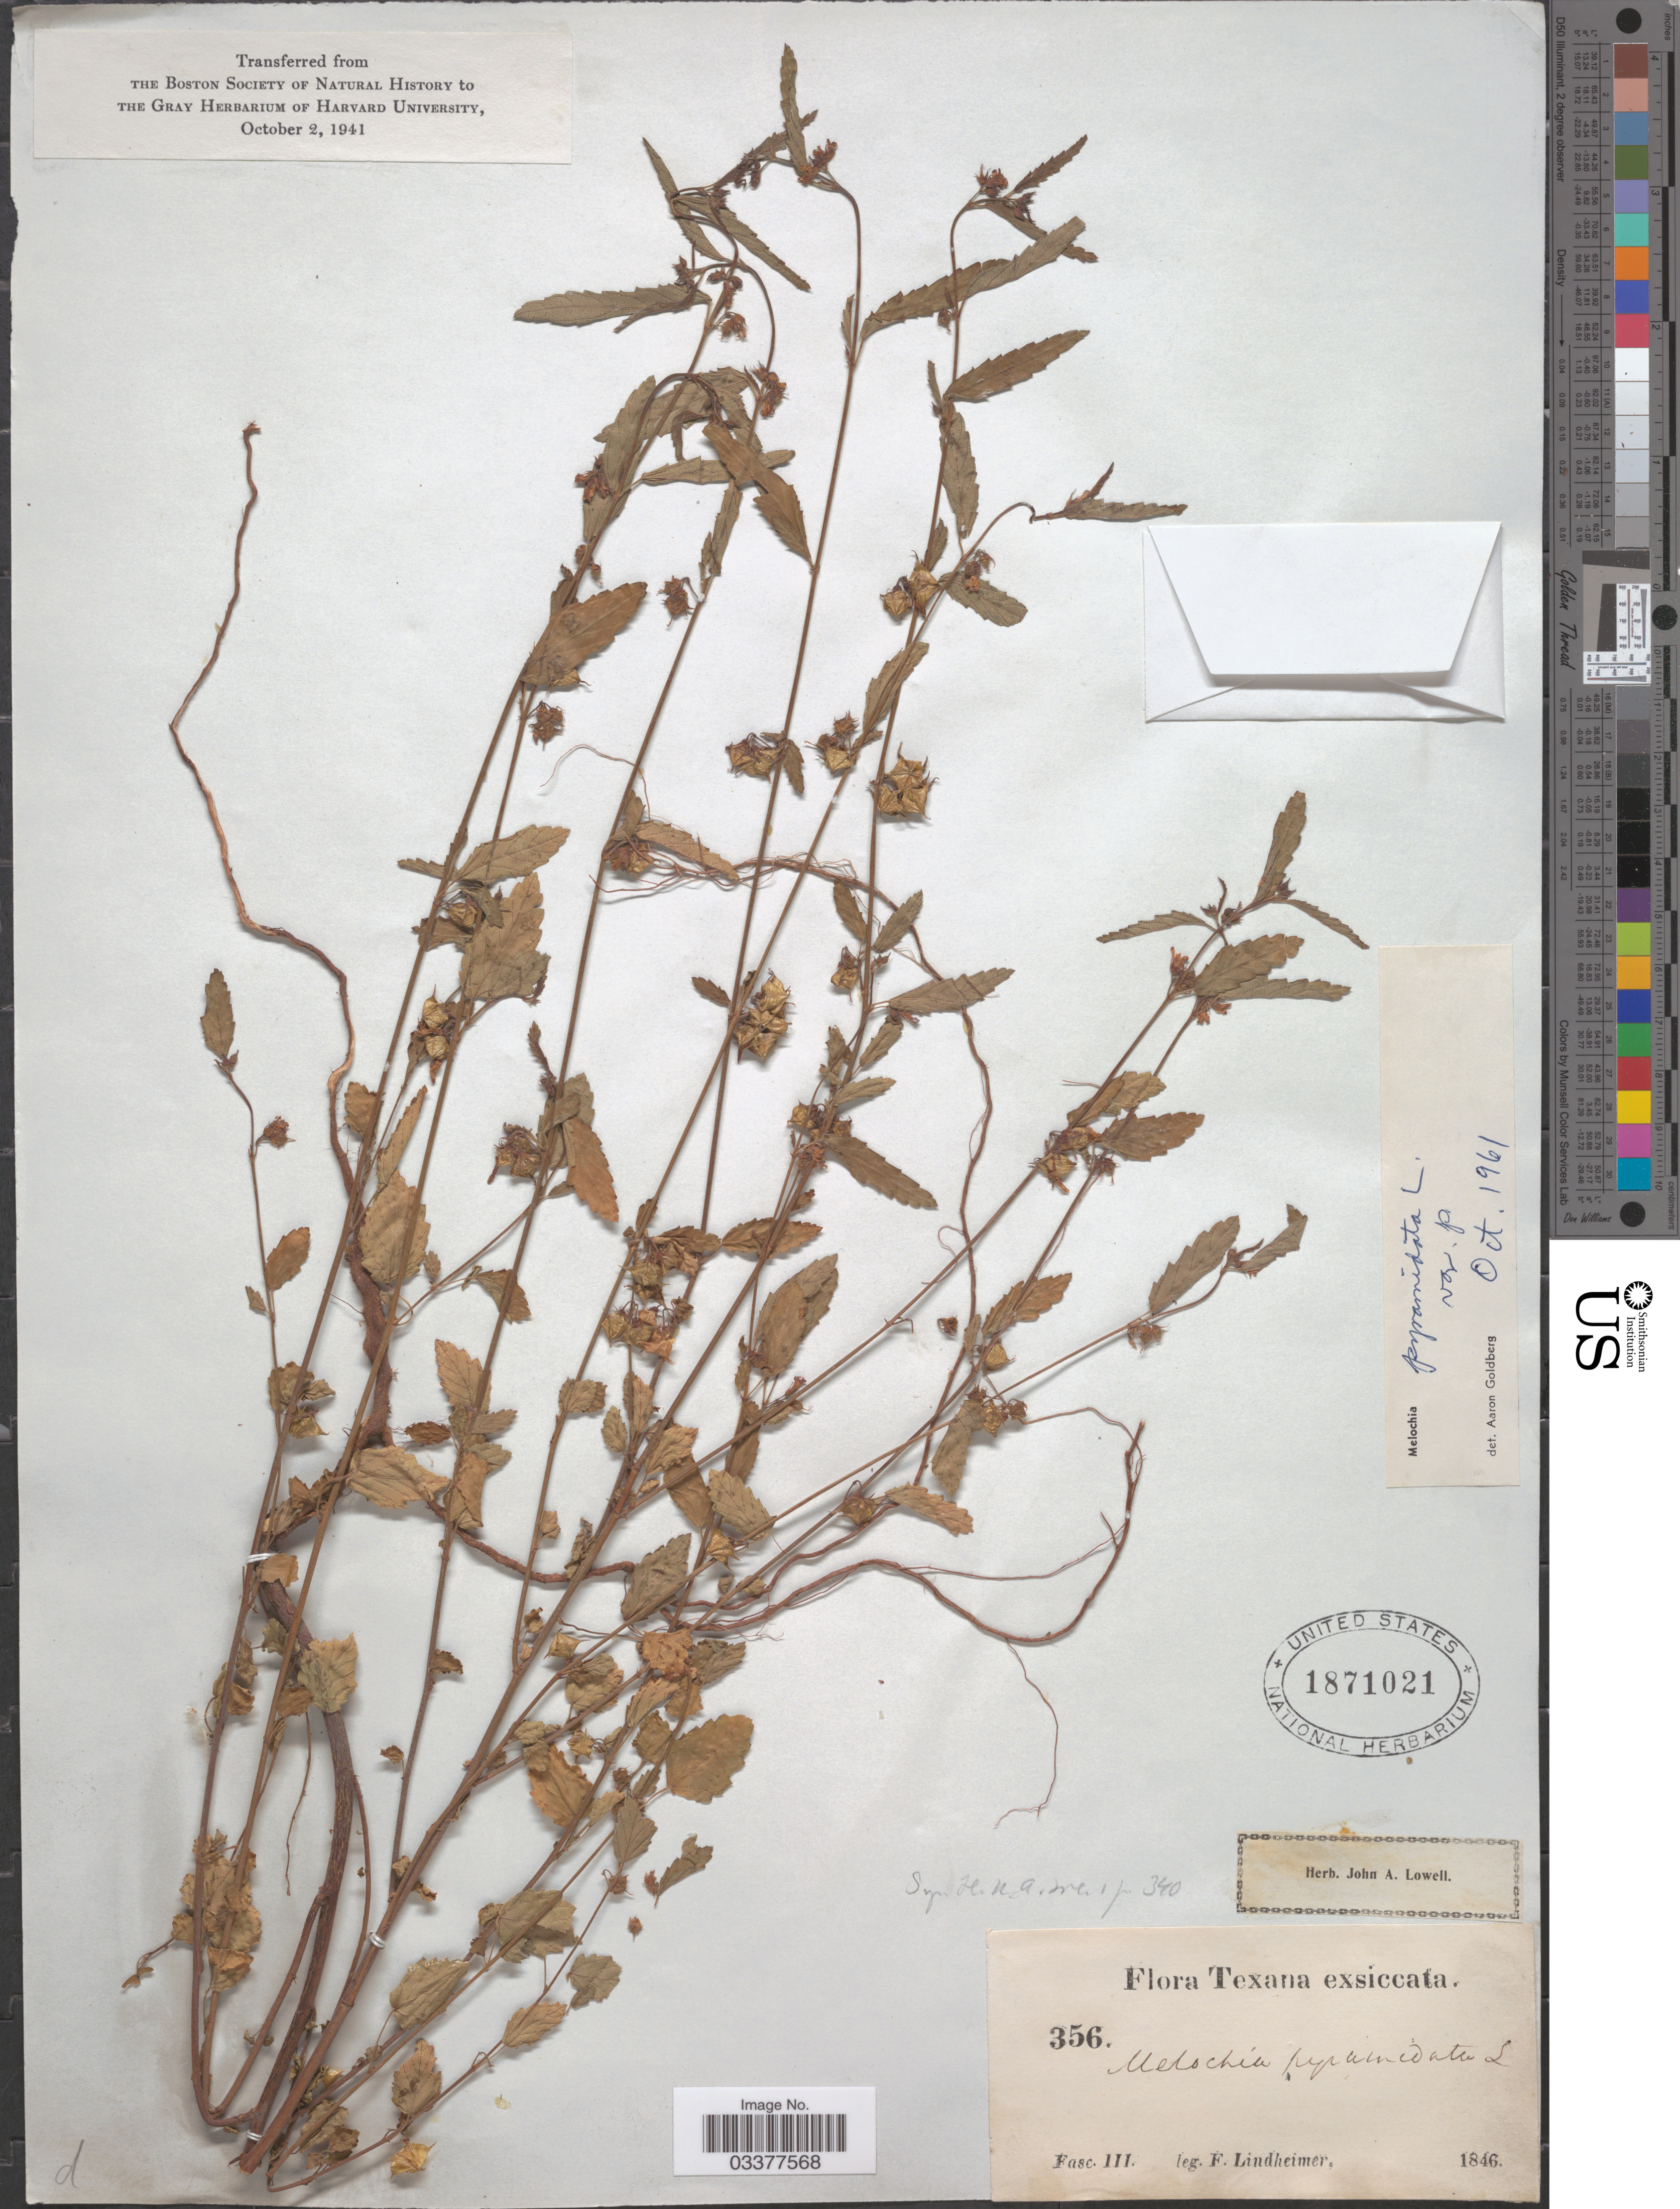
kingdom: Plantae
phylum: Tracheophyta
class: Magnoliopsida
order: Malvales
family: Malvaceae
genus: Melochia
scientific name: Melochia pyramidata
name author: L.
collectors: F. Lindheimer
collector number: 356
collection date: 1846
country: United States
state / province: Texas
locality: Fasc. III [unsure placement]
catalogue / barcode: US 1871021